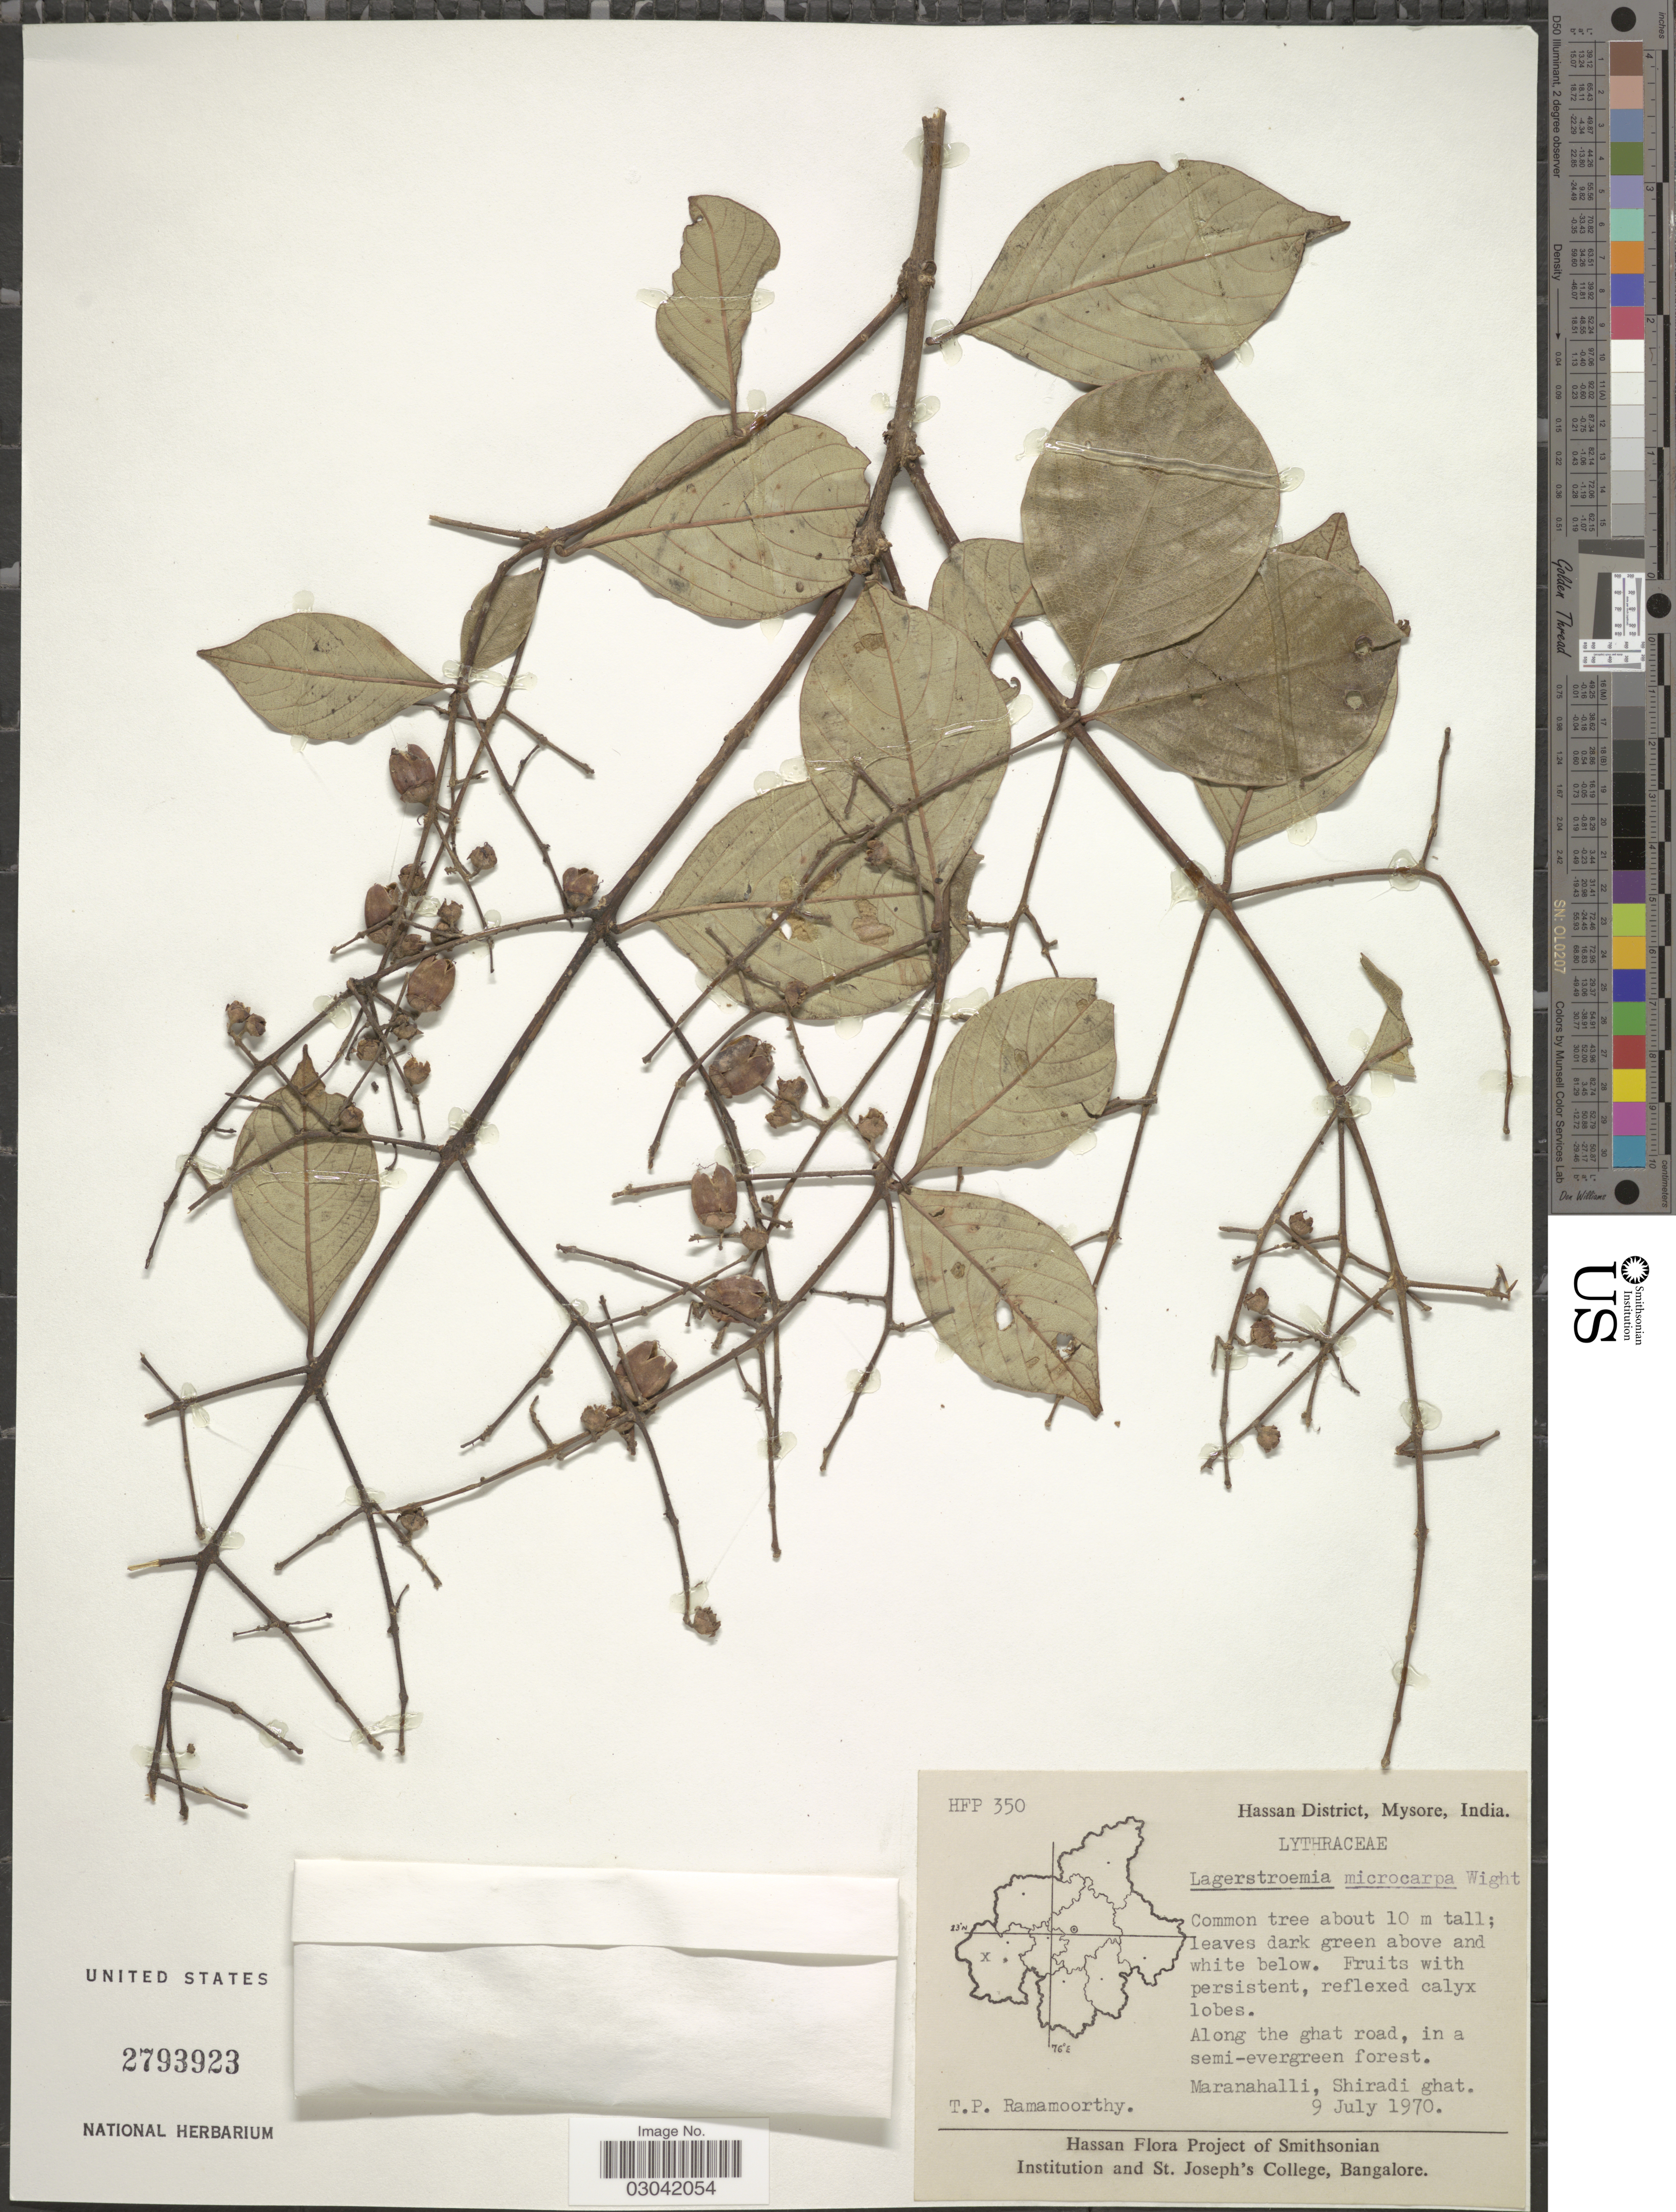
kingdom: Plantae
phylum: Tracheophyta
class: Magnoliopsida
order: Myrtales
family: Lythraceae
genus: Lagerstroemia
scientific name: Lagerstroemia microcarpa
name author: Wight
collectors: T. P. Ramamoorthy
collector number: HFP 350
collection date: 1970-07-09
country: India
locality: Hassan District, Mysore. Along ghat road, in a semi-evergreen forest. Maranahalli, Shiradi ghat.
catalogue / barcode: US 2793923